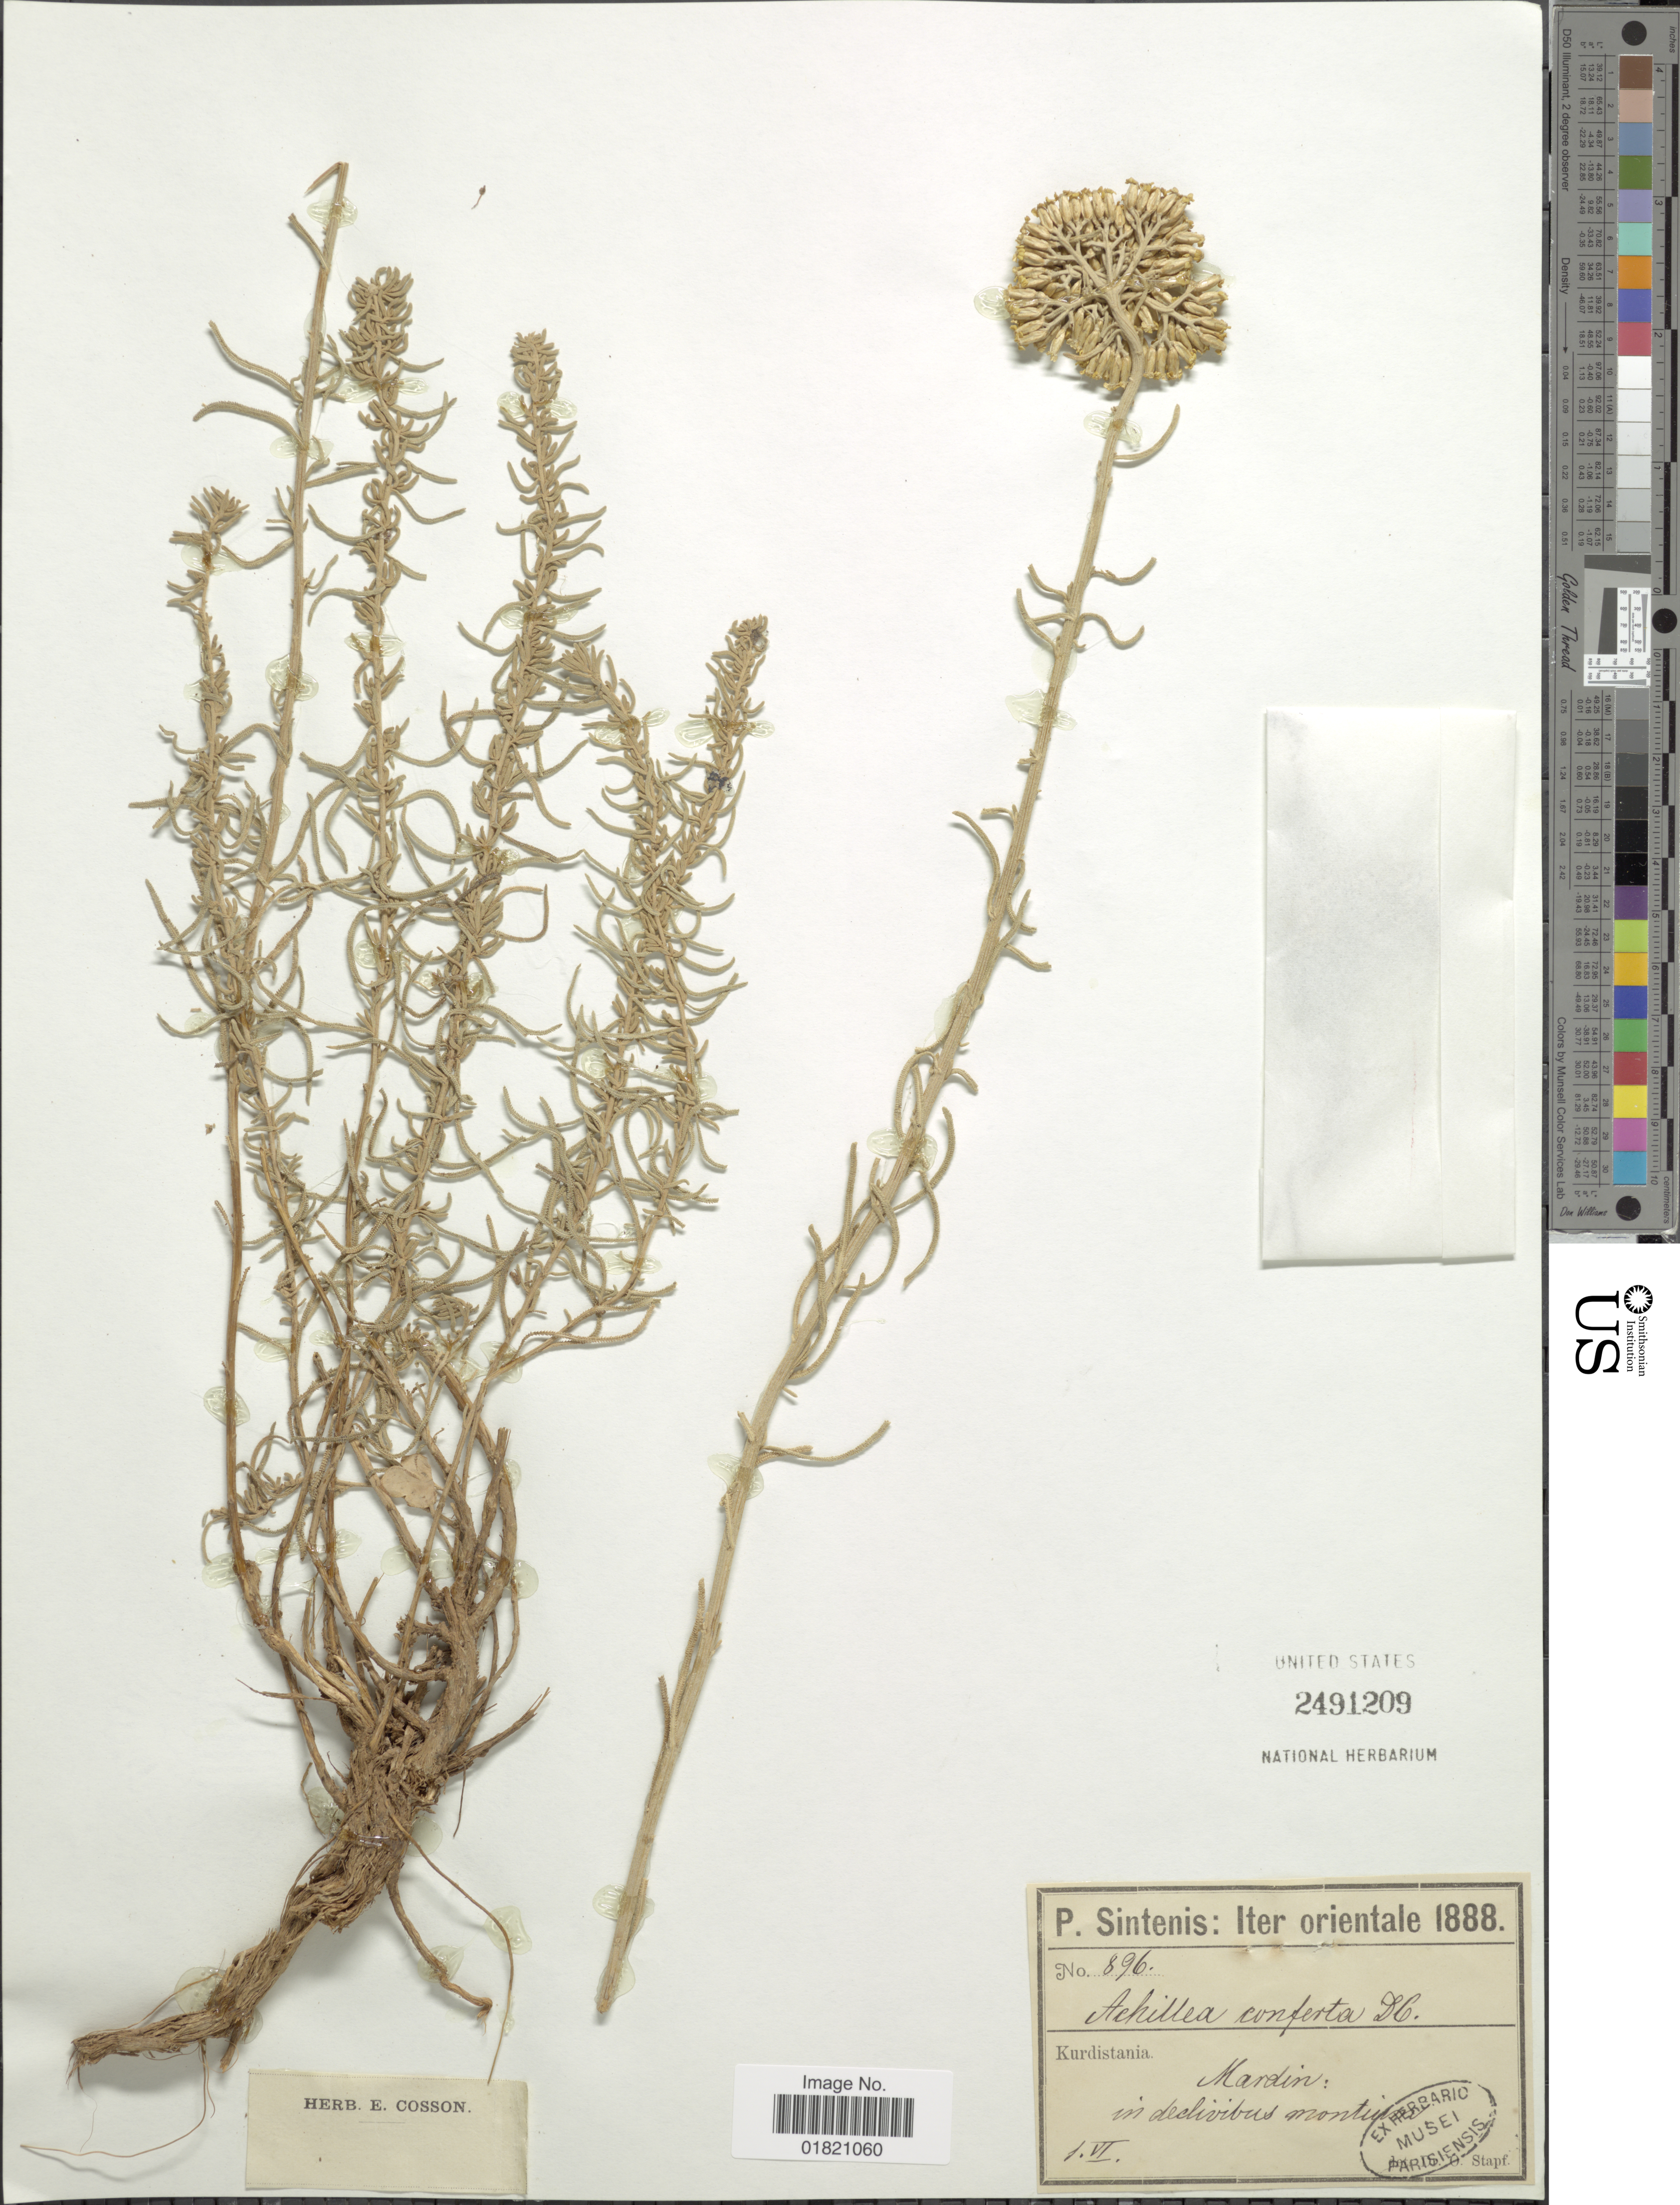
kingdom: Plantae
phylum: Tracheophyta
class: Magnoliopsida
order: Asterales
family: Asteraceae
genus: Achillea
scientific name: Achillea conferta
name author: DC.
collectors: P. Sintenis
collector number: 896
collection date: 1888-06-01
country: Turkey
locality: Orientale. Mardin: in declivibus montium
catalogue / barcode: US 2491209